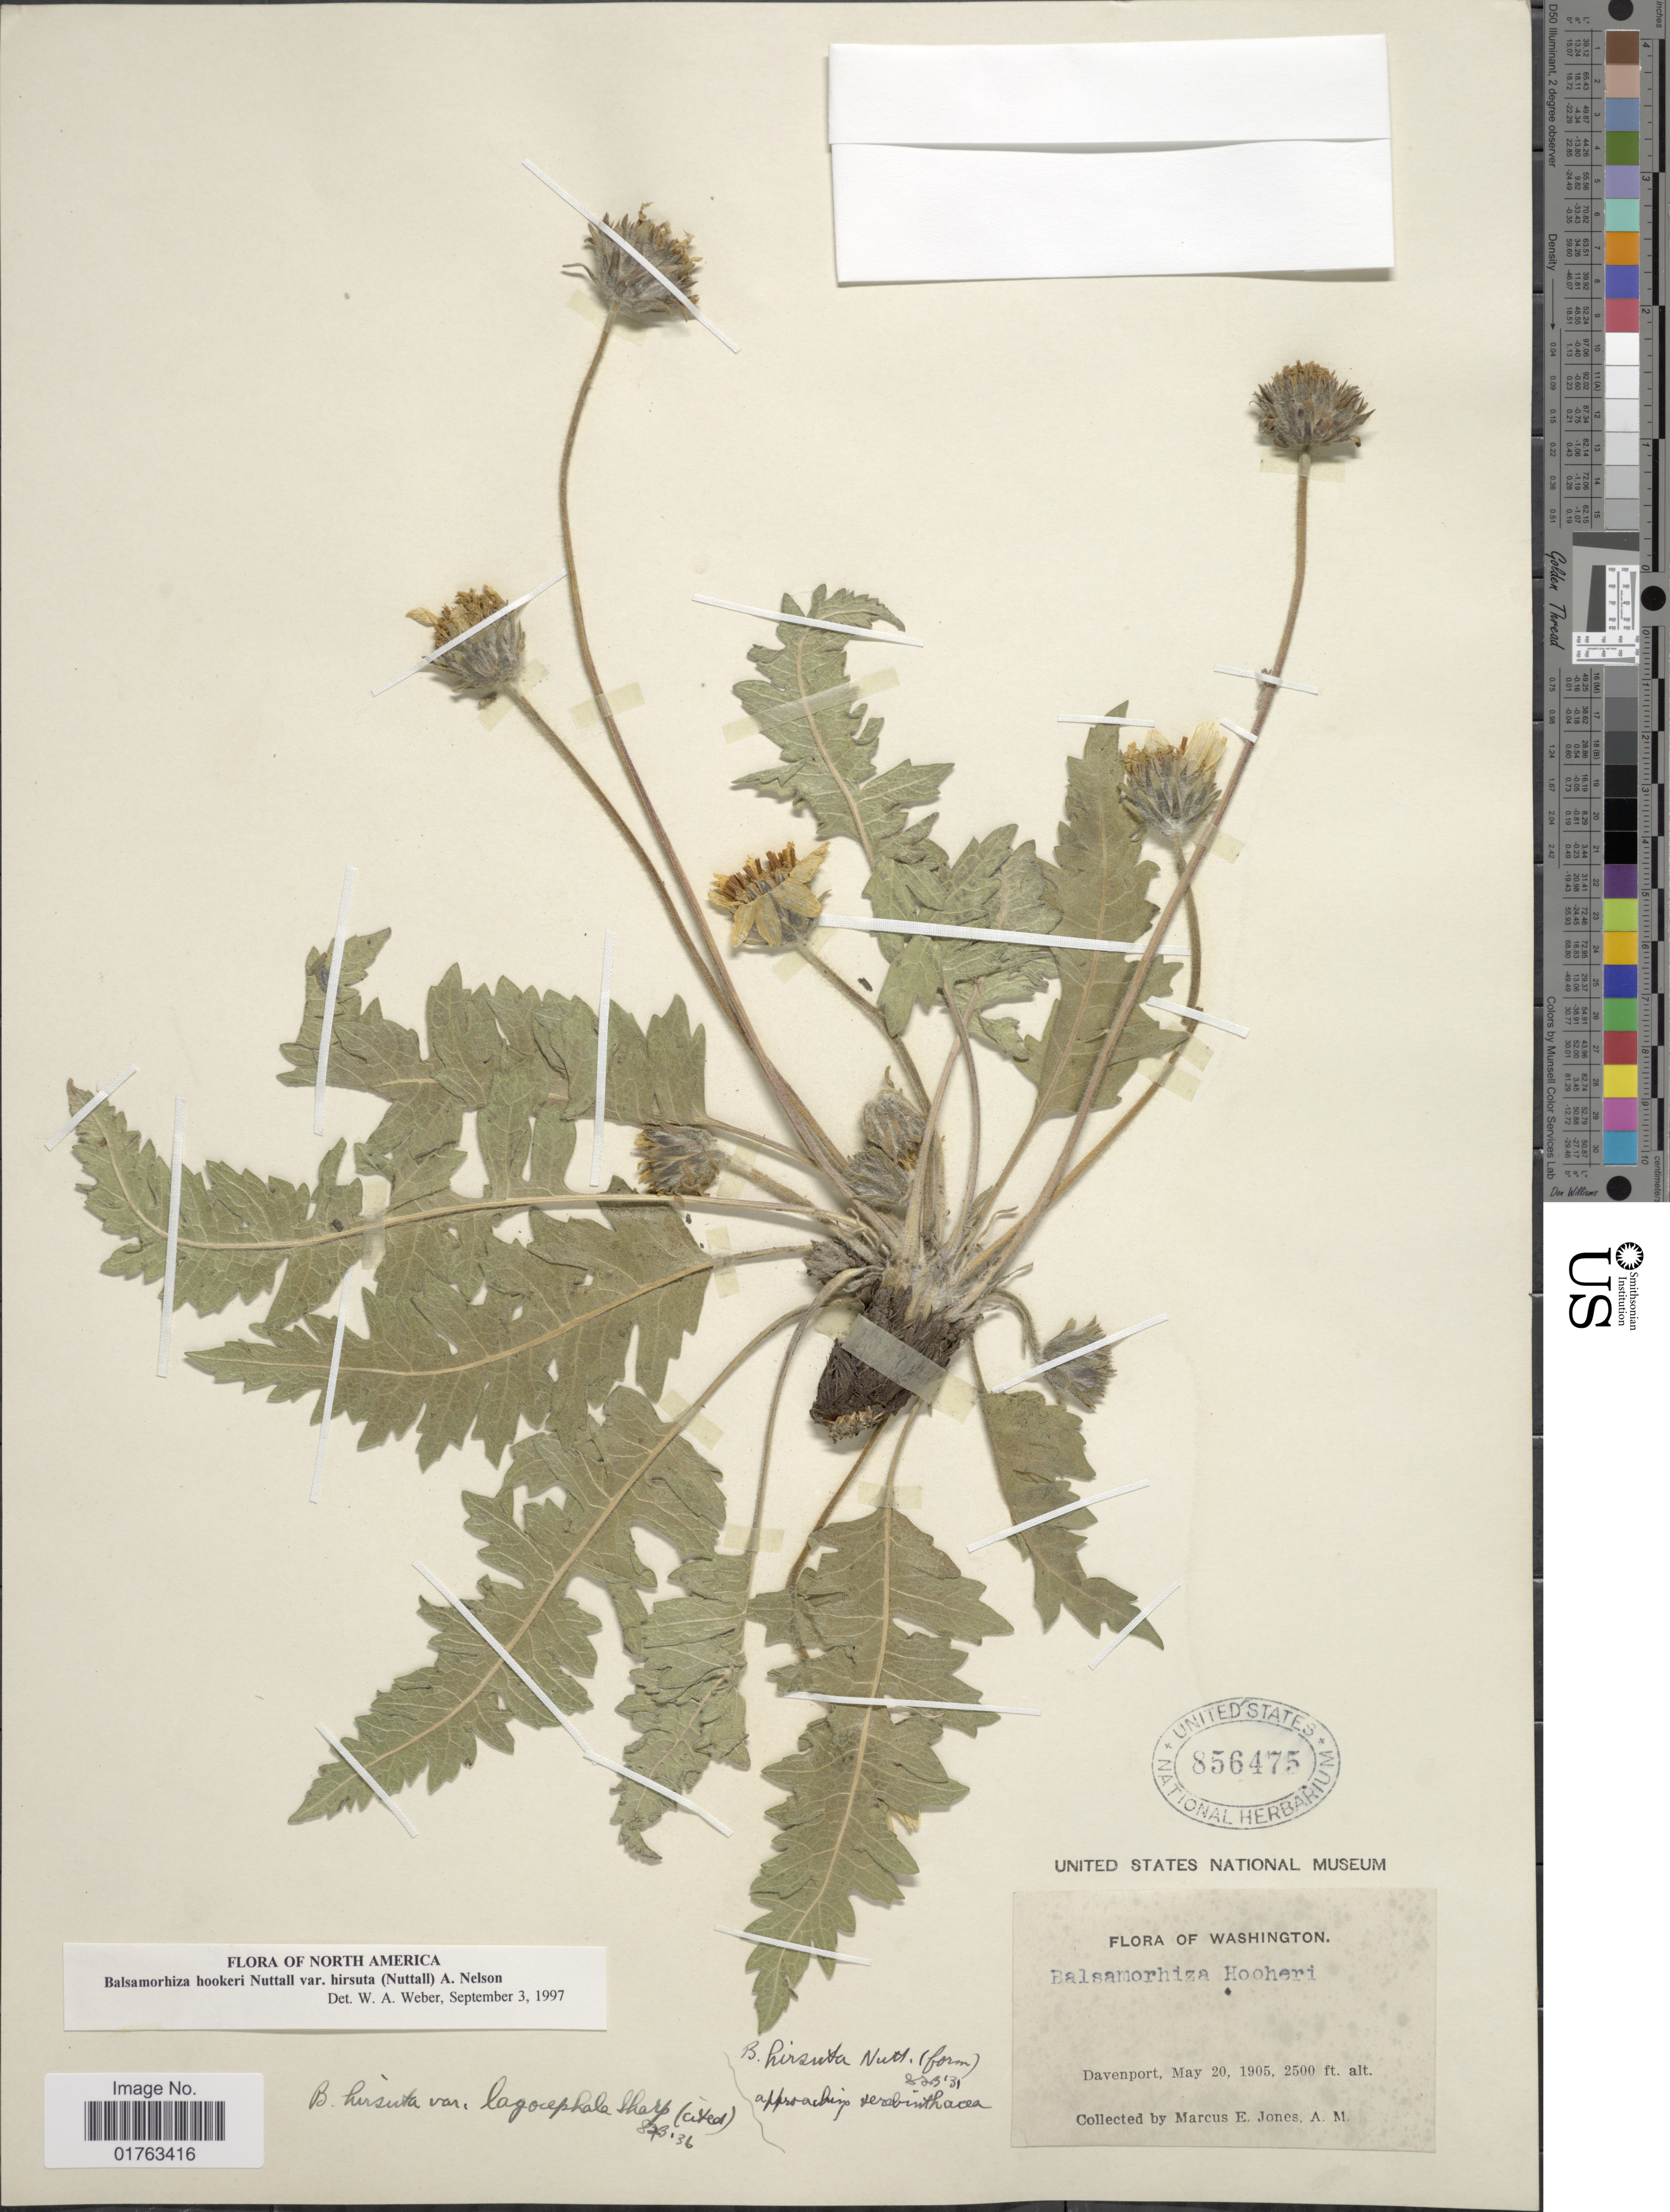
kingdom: Plantae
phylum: Tracheophyta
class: Magnoliopsida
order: Asterales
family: Asteraceae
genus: Balsamorhiza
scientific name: Balsamorhiza hookeri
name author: Nutt.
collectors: M. E. Jones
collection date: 1905-05-20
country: United States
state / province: Washington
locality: Davenport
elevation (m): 762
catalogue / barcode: US 856475